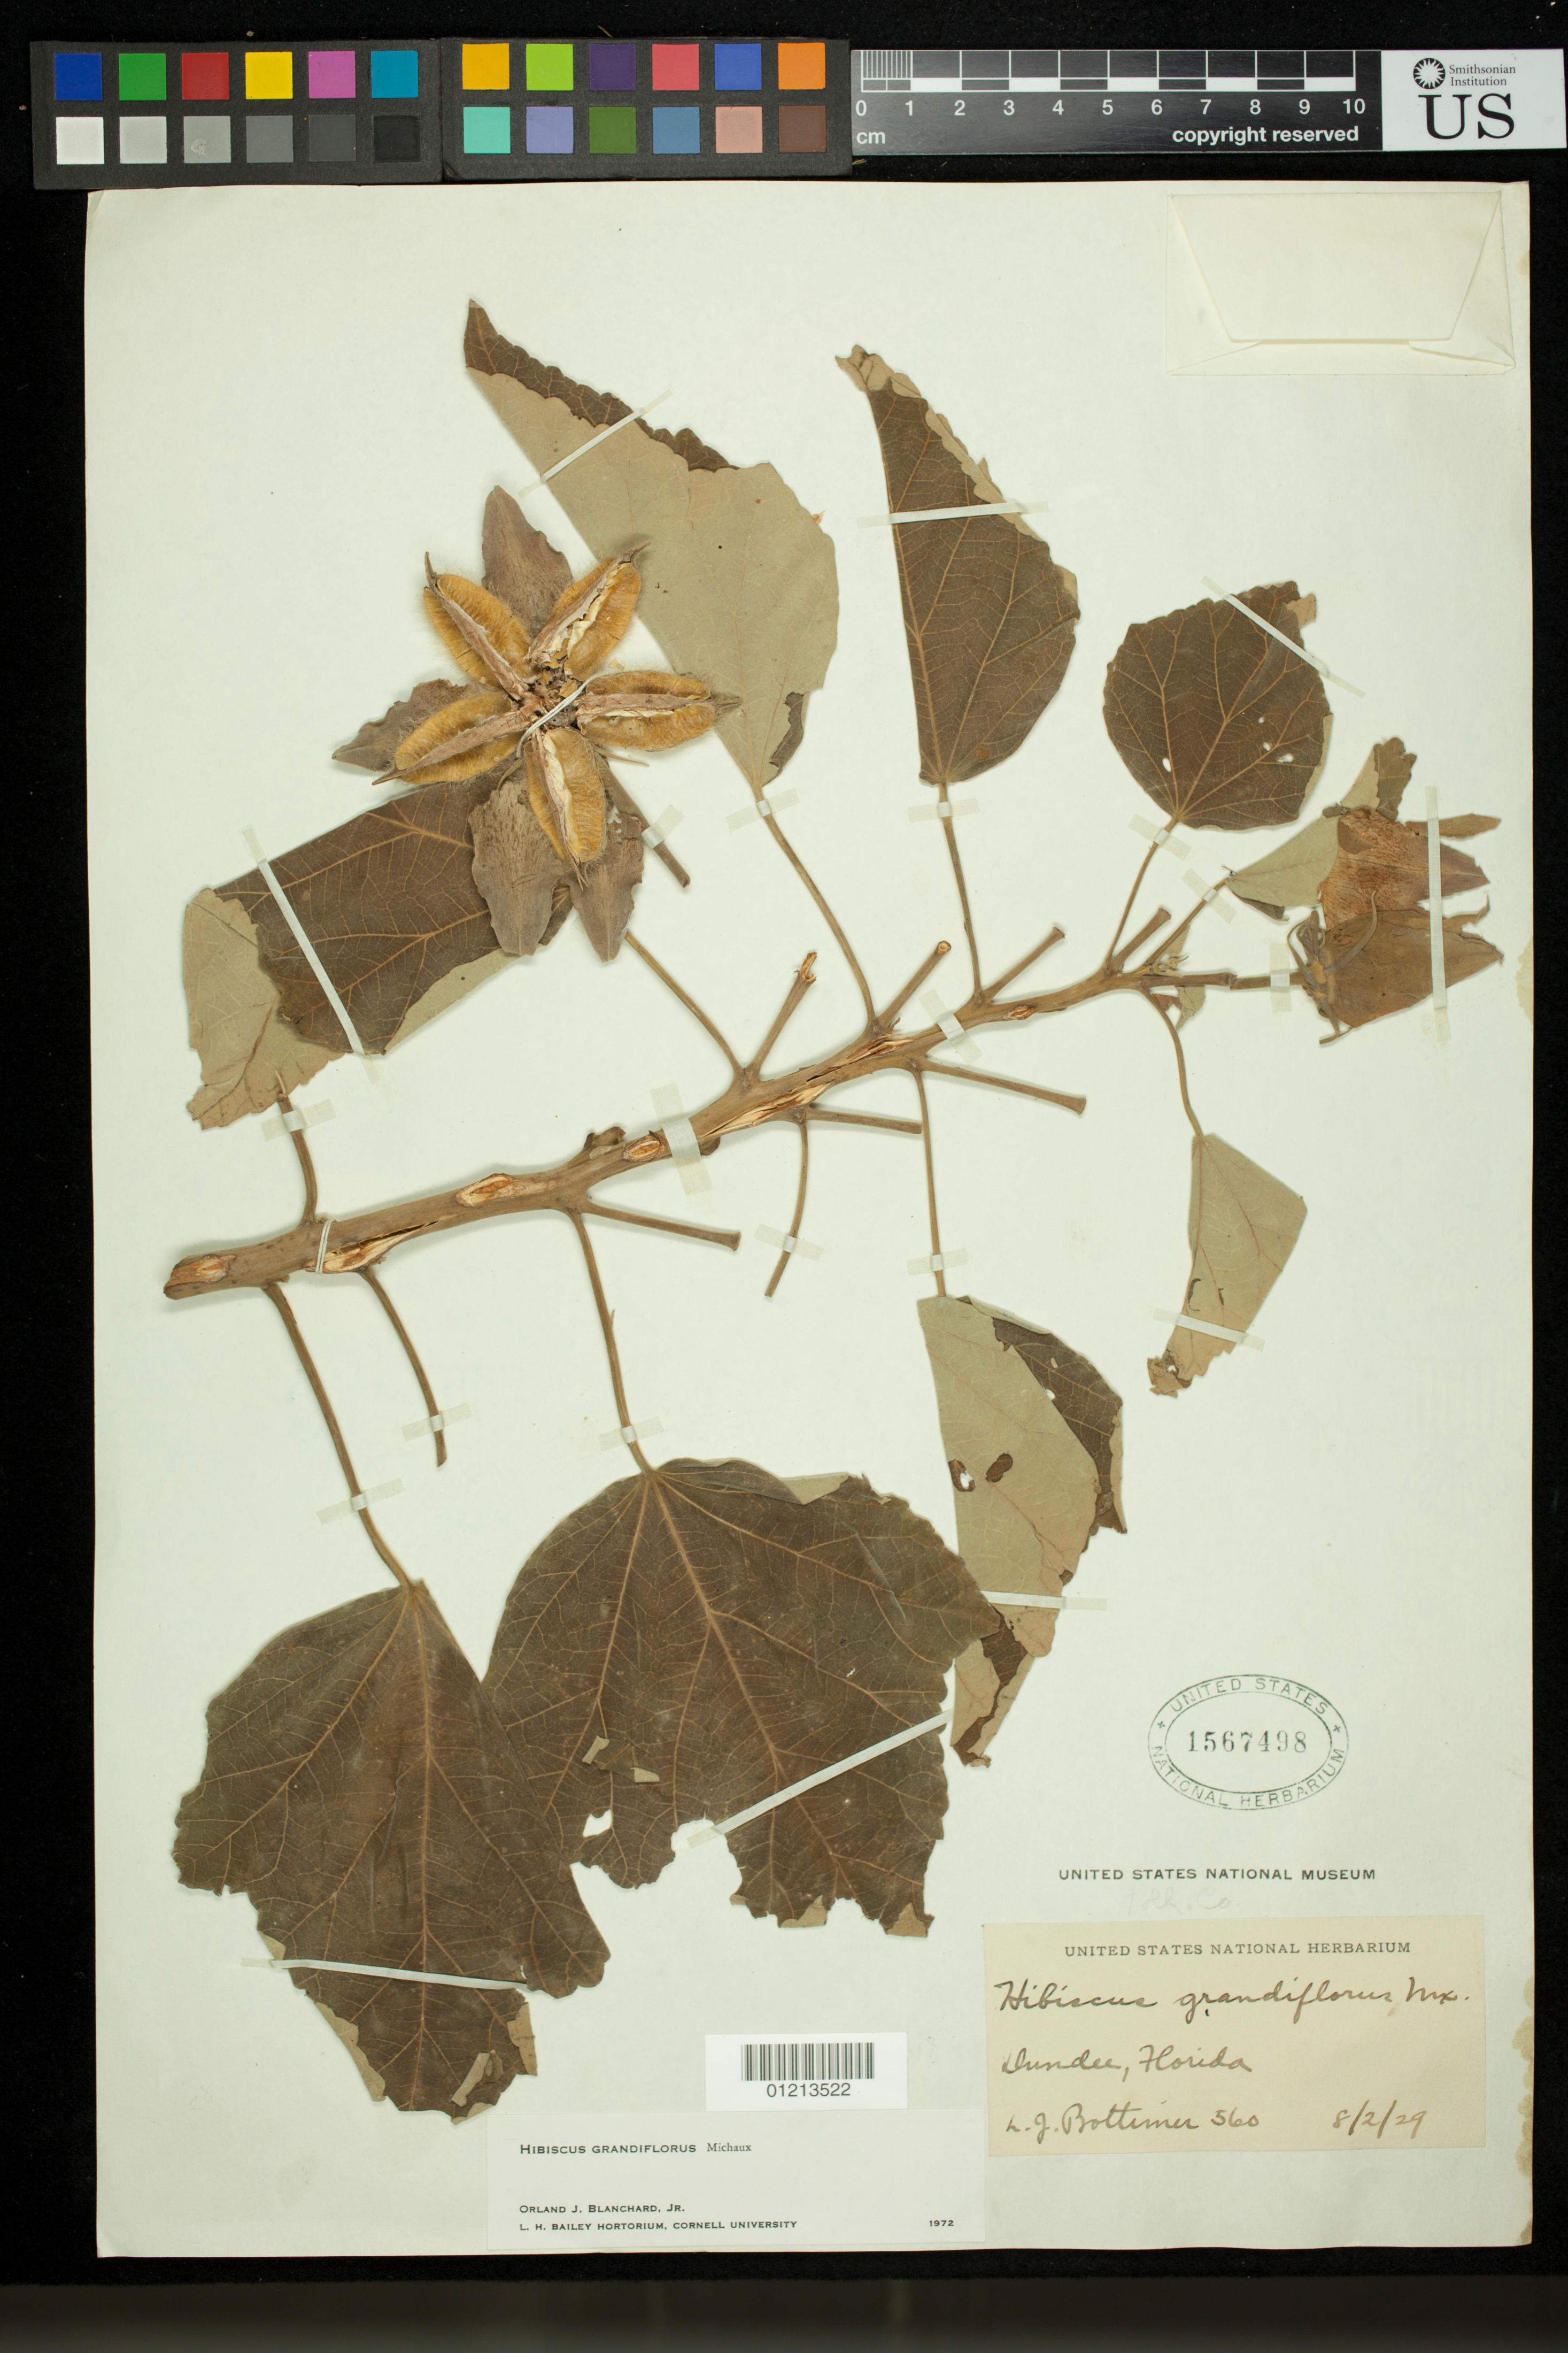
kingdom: Plantae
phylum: Tracheophyta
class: Magnoliopsida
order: Malvales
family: Malvaceae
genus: Hibiscus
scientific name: Hibiscus grandiflorus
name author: Michx.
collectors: L. Bottimer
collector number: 560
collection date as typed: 08 Feb 1929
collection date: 1929-02-08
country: United States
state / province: Florida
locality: Dundee, Florida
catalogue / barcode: US 1567498